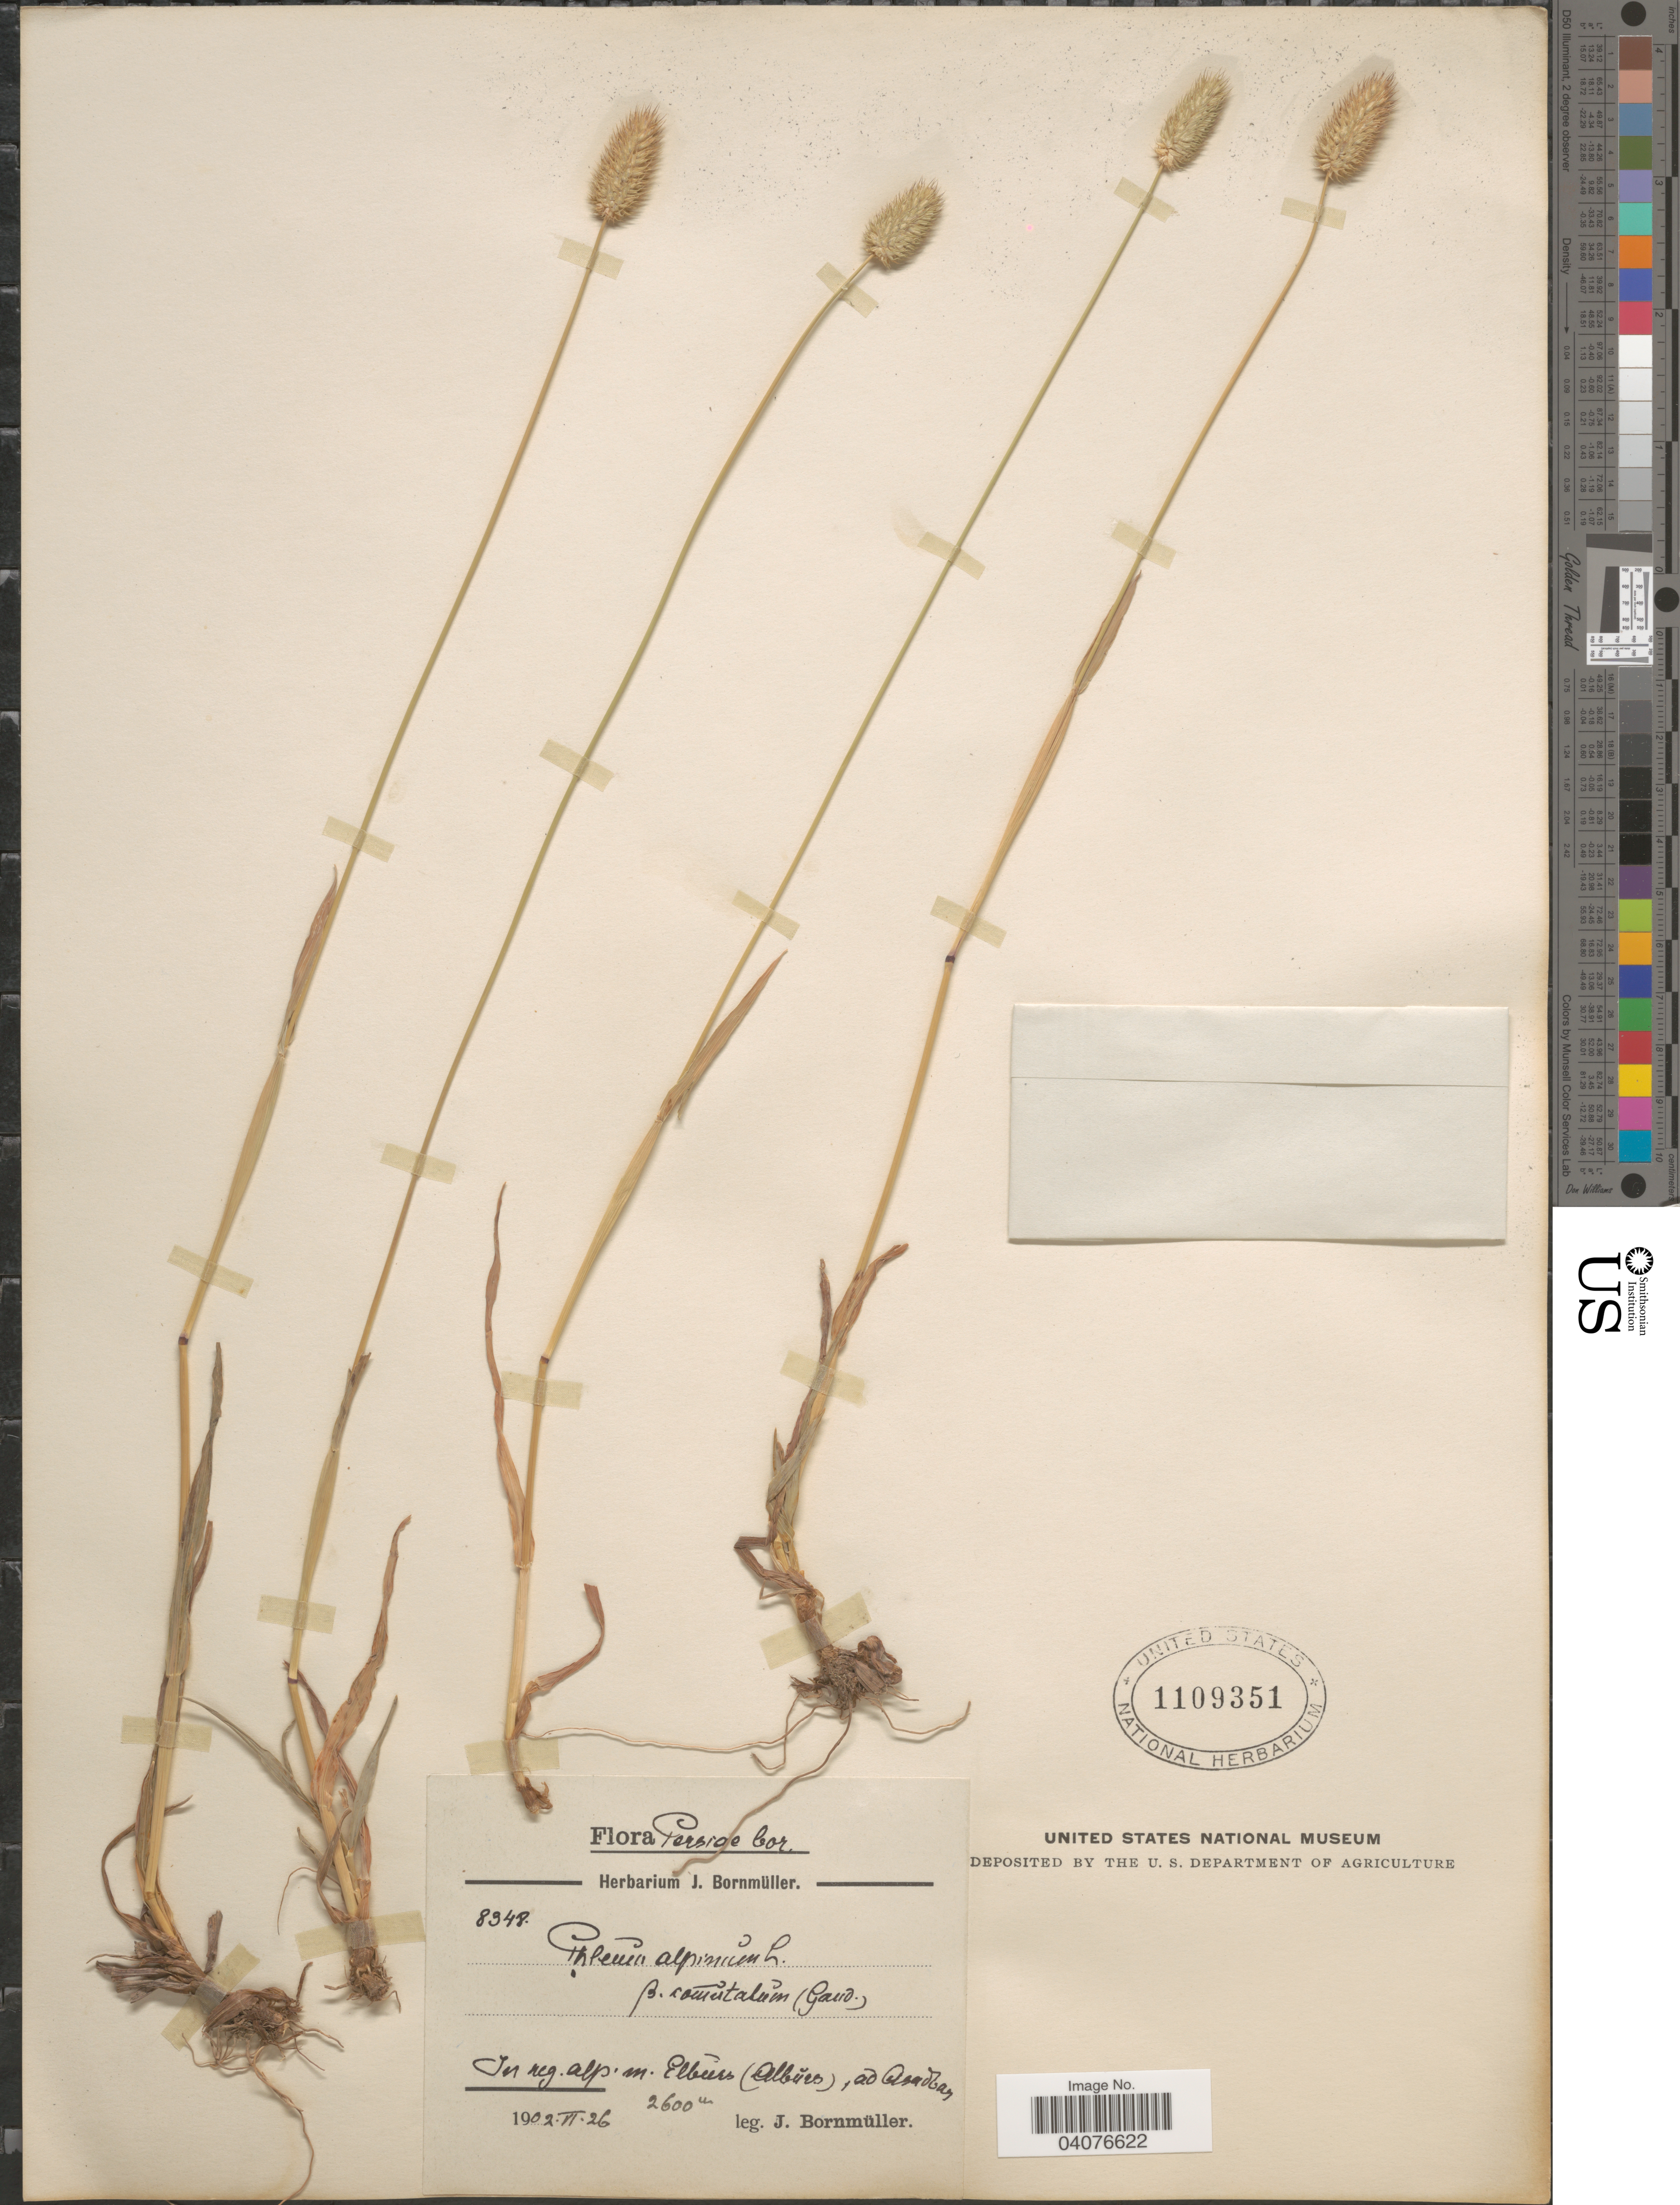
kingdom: Plantae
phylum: Tracheophyta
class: Liliopsida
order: Poales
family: Poaceae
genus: Phleum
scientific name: Phleum alpinum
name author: L.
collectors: J. Bornmüller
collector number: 8348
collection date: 1902-06-26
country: Iran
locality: Persiae bor. In reg. alp. m. Elburs (Albŭes), ad Asadban.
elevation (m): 2600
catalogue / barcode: US 1109351